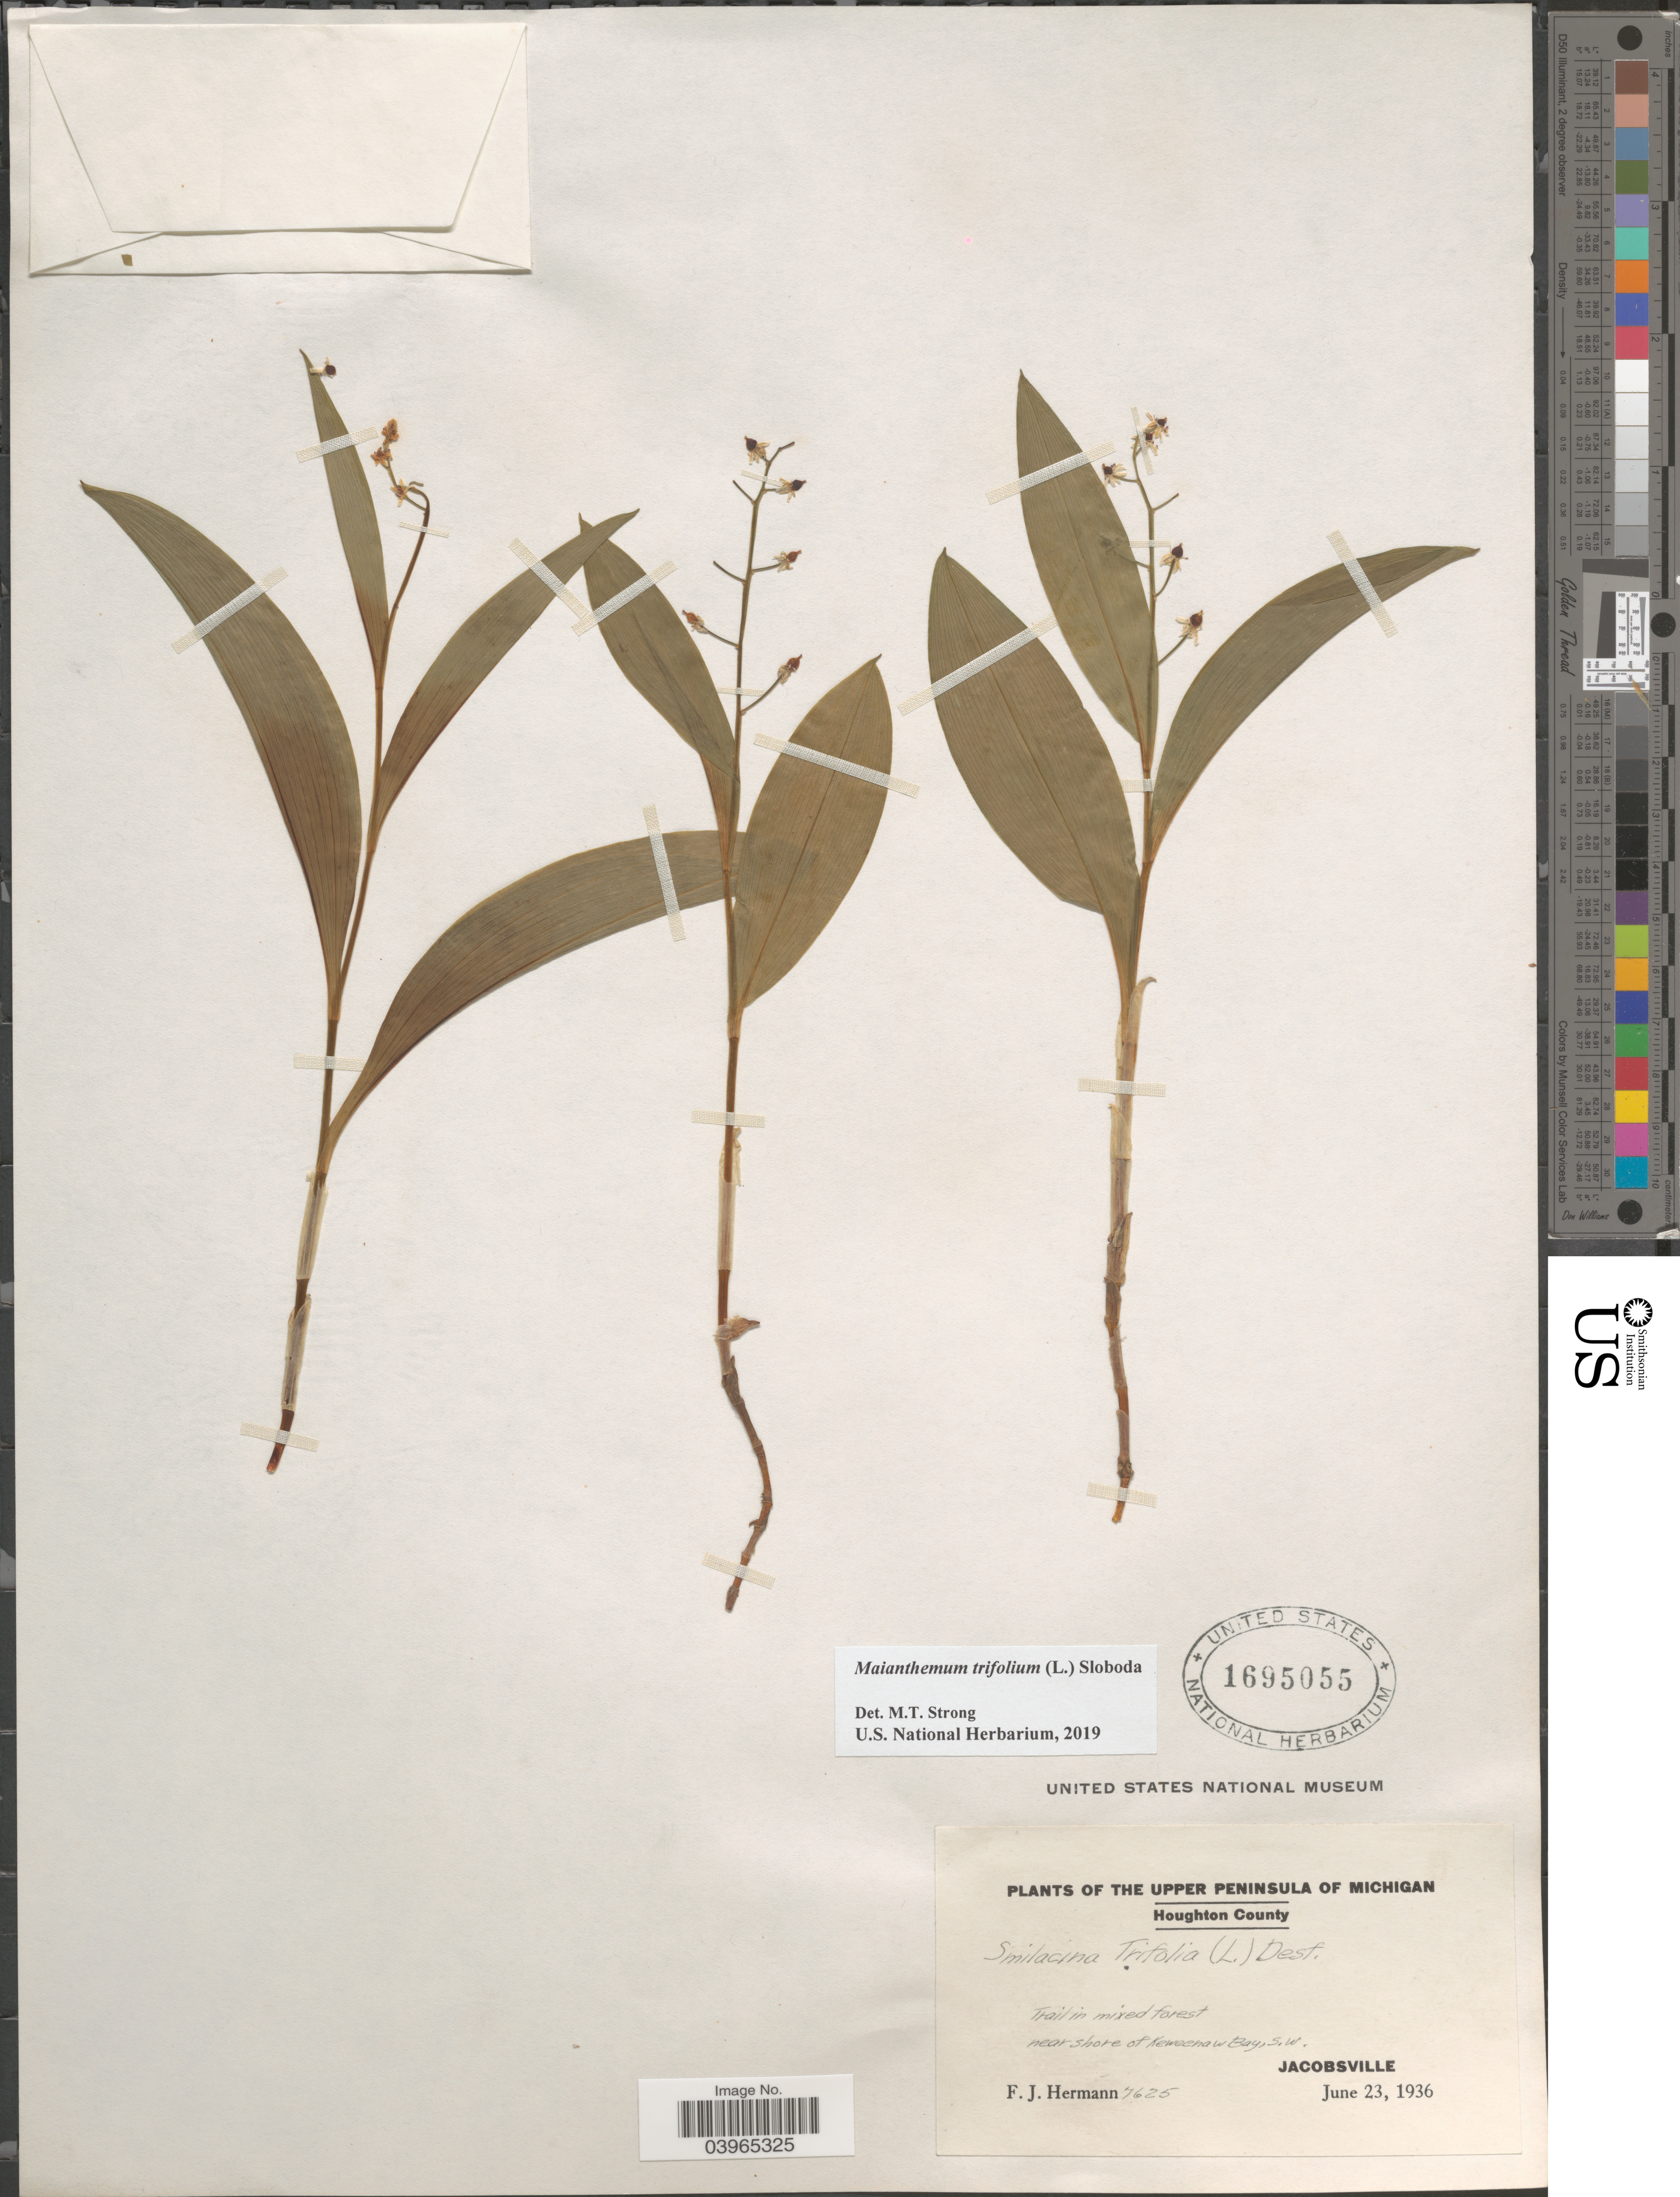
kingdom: Plantae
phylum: Tracheophyta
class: Liliopsida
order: Asparagales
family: Asparagaceae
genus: Maianthemum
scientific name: Maianthemum trifolium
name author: (L.) Sloboda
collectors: F. J. Hermann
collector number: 7625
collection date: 1936-06-23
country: United States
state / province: Michigan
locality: Upper Peninsula of Michigan. Houghton County. Train in mixed forest near shore of Keweenaw Bay, S. W. Jacobsville.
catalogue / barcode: US 1695055